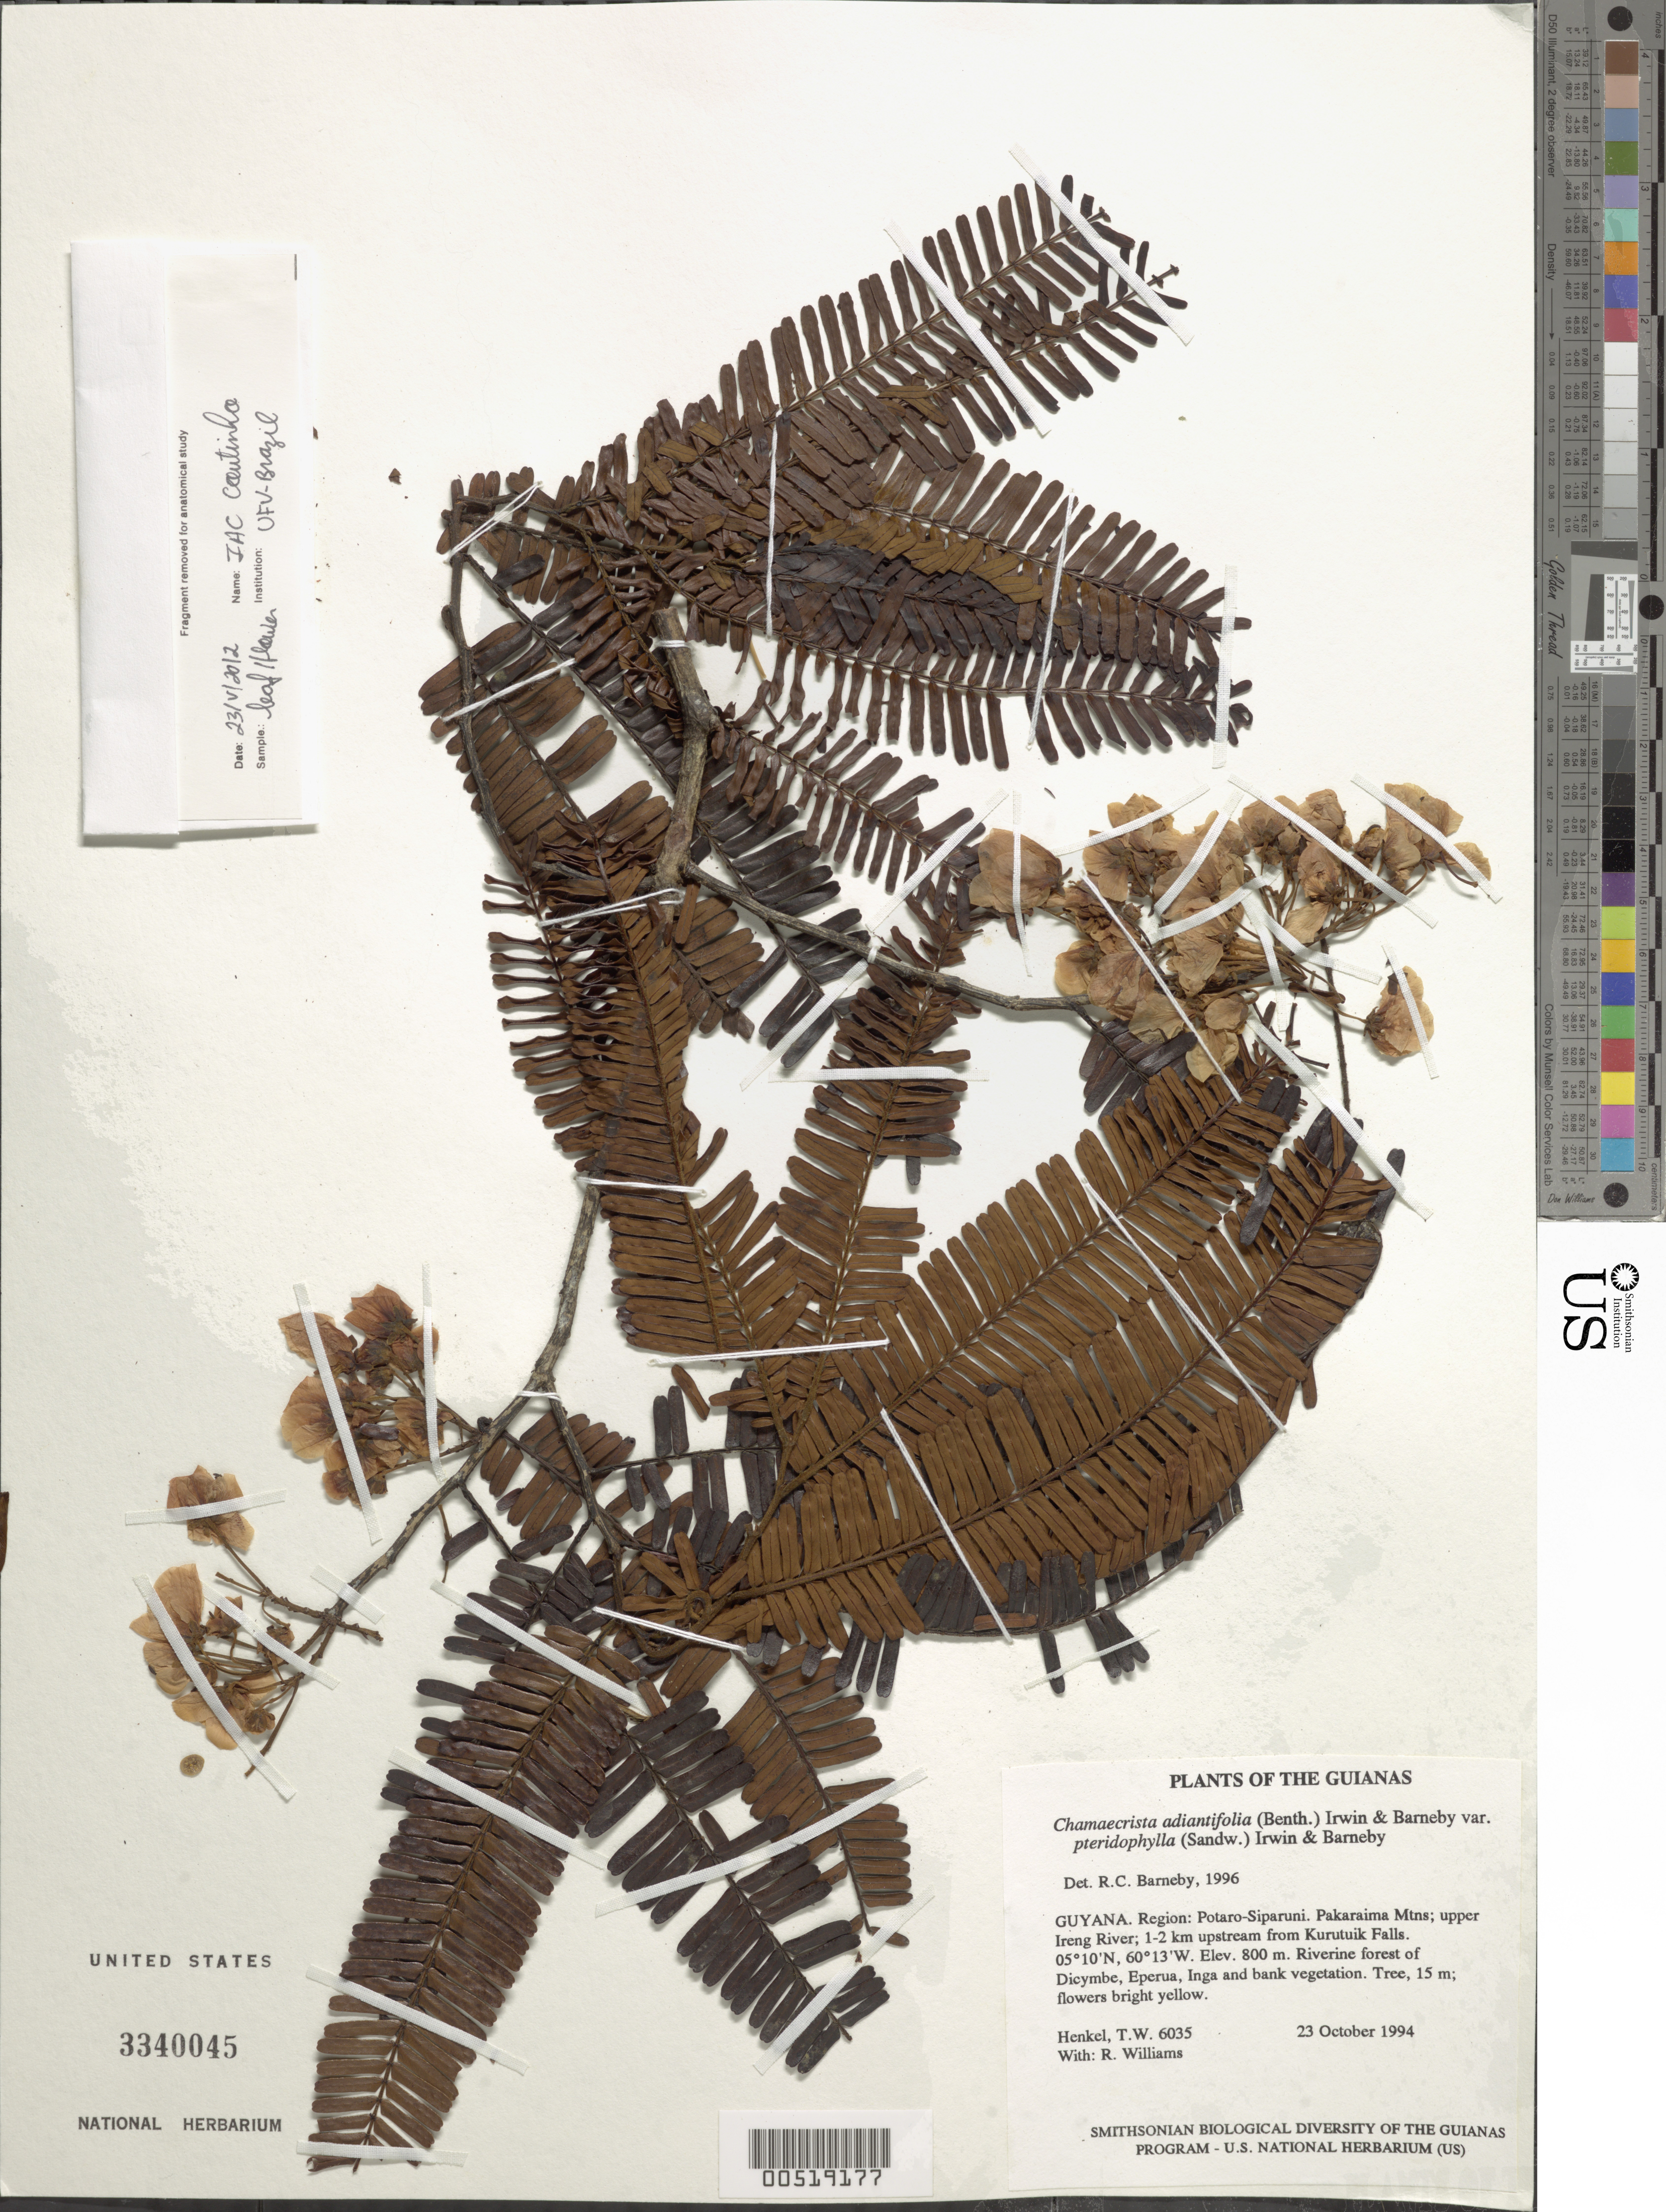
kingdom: Plantae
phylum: Tracheophyta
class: Magnoliopsida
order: Fabales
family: Fabaceae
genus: Chamaecrista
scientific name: Chamaecrista adiantifolia var. pteridophylla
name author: (Sandwith) H.S. Irwin & Barneby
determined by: Barneby, Rupert C., (NY)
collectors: T. Henkel & R. Williams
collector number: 6035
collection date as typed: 23 October 1994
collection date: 1994-10-23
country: Guyana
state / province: Potaro-Siparuni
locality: Pakaraima Mtns; upper Ireng River; 1-2 km upstream from Kurutuik Falls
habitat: Riverine forest of Dicymbe, Eperua, Inga and bank vegetation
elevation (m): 800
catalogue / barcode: US 3340045